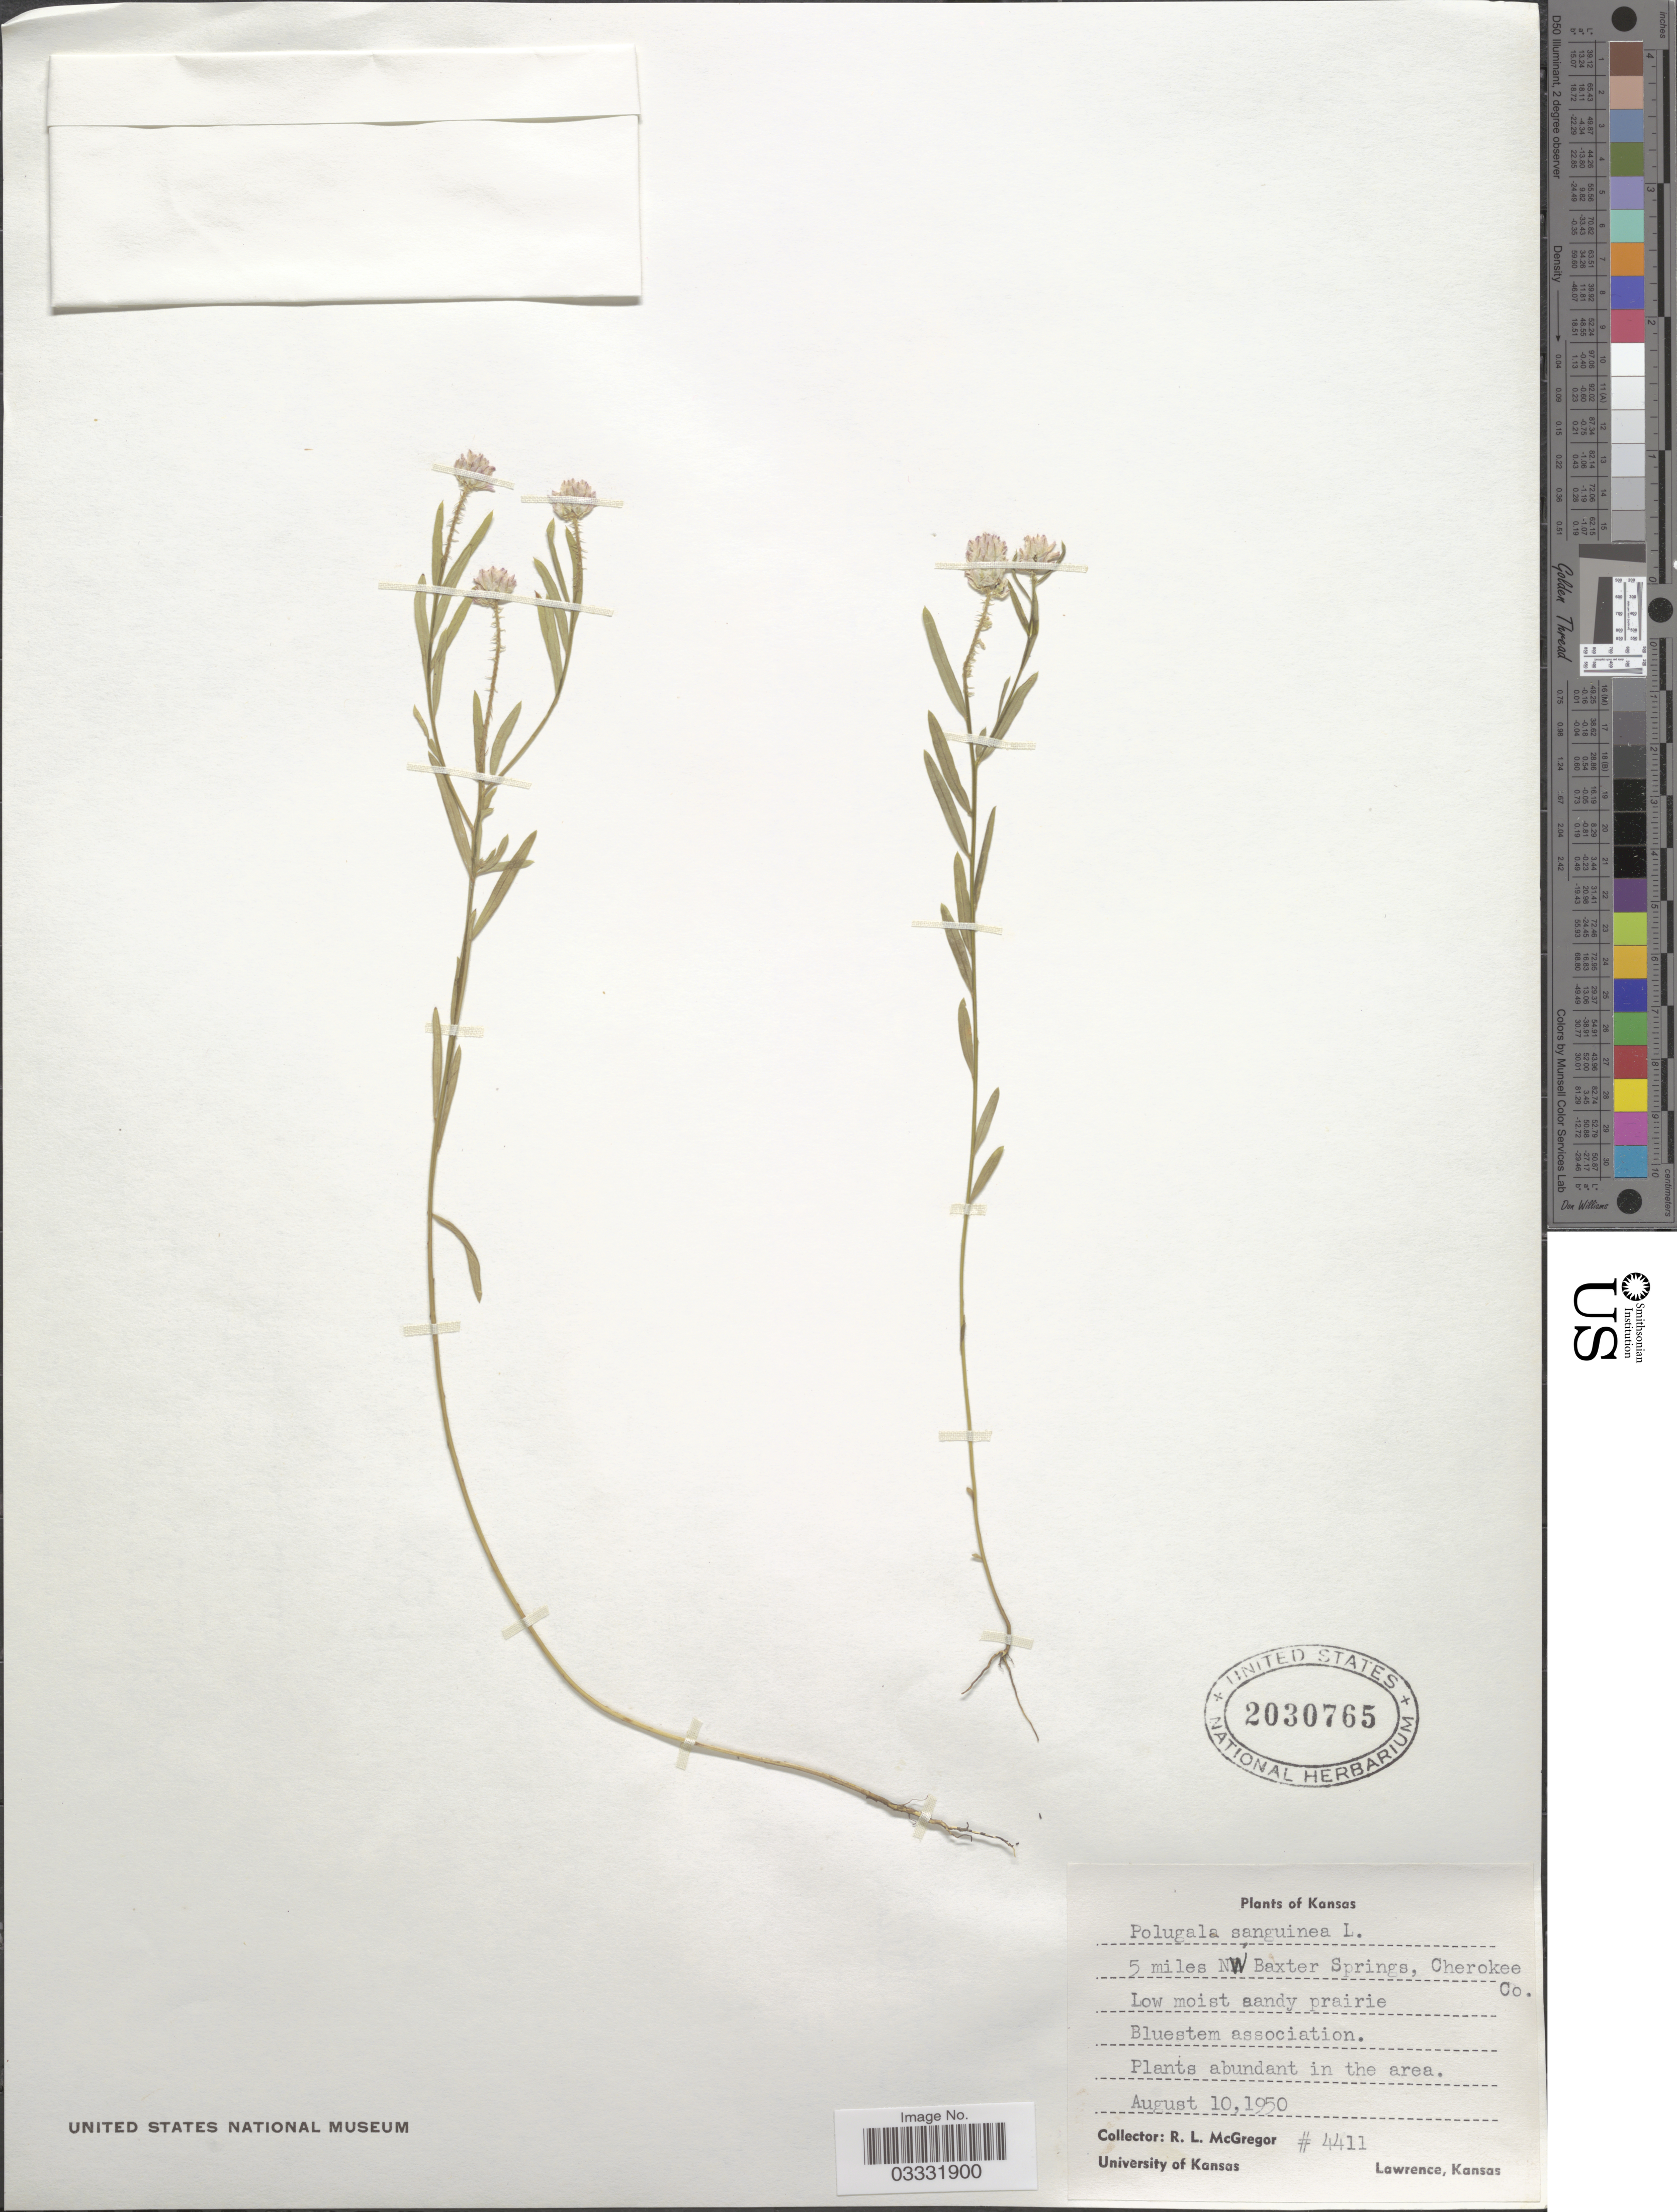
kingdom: Plantae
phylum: Tracheophyta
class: Magnoliopsida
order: Fabales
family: Polygalaceae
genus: Polygala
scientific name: Polygala sanguinea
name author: L.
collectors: R. McGregor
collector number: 4411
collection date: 1950-08-10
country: United States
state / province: Kansas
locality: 5 miles NW Baxter Springs, Cherokee Co.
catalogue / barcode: US 2030765